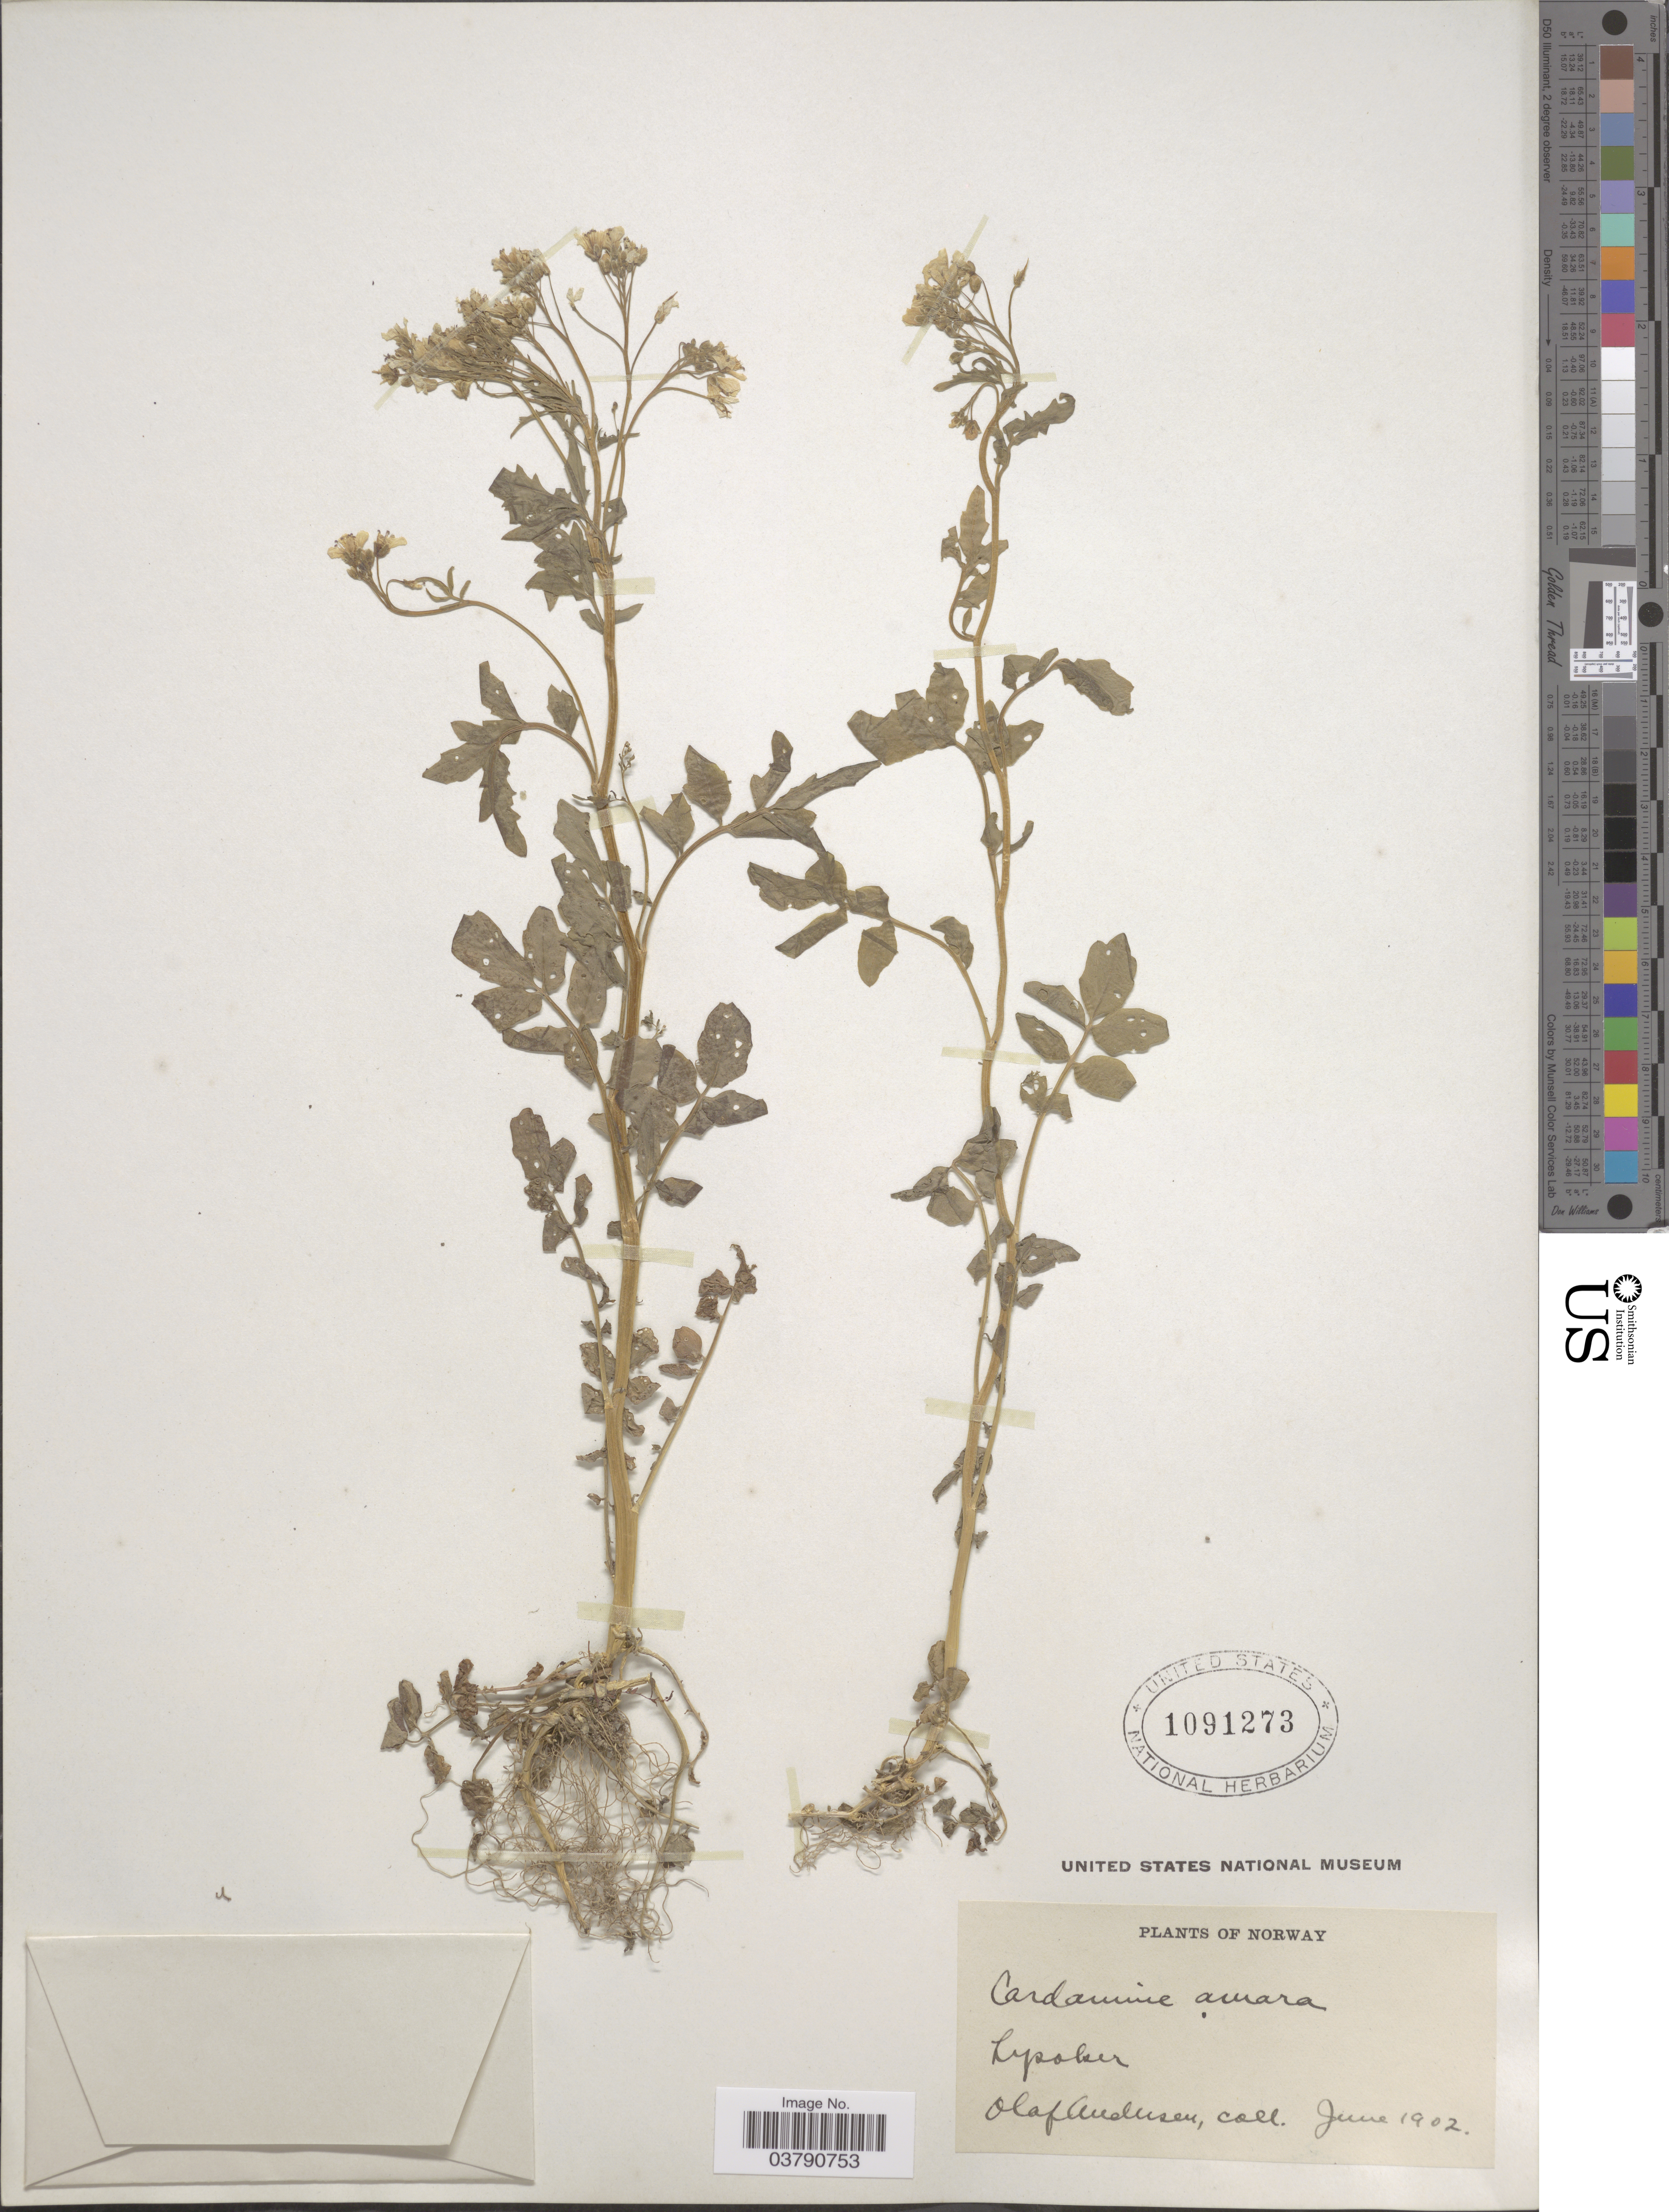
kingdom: Plantae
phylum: Tracheophyta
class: Magnoliopsida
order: Brassicales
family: Brassicaceae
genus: Cardamine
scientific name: Cardamine amara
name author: L.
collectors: O. Andersen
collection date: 1902-06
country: Norway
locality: Lysaker.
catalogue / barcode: US 1091273